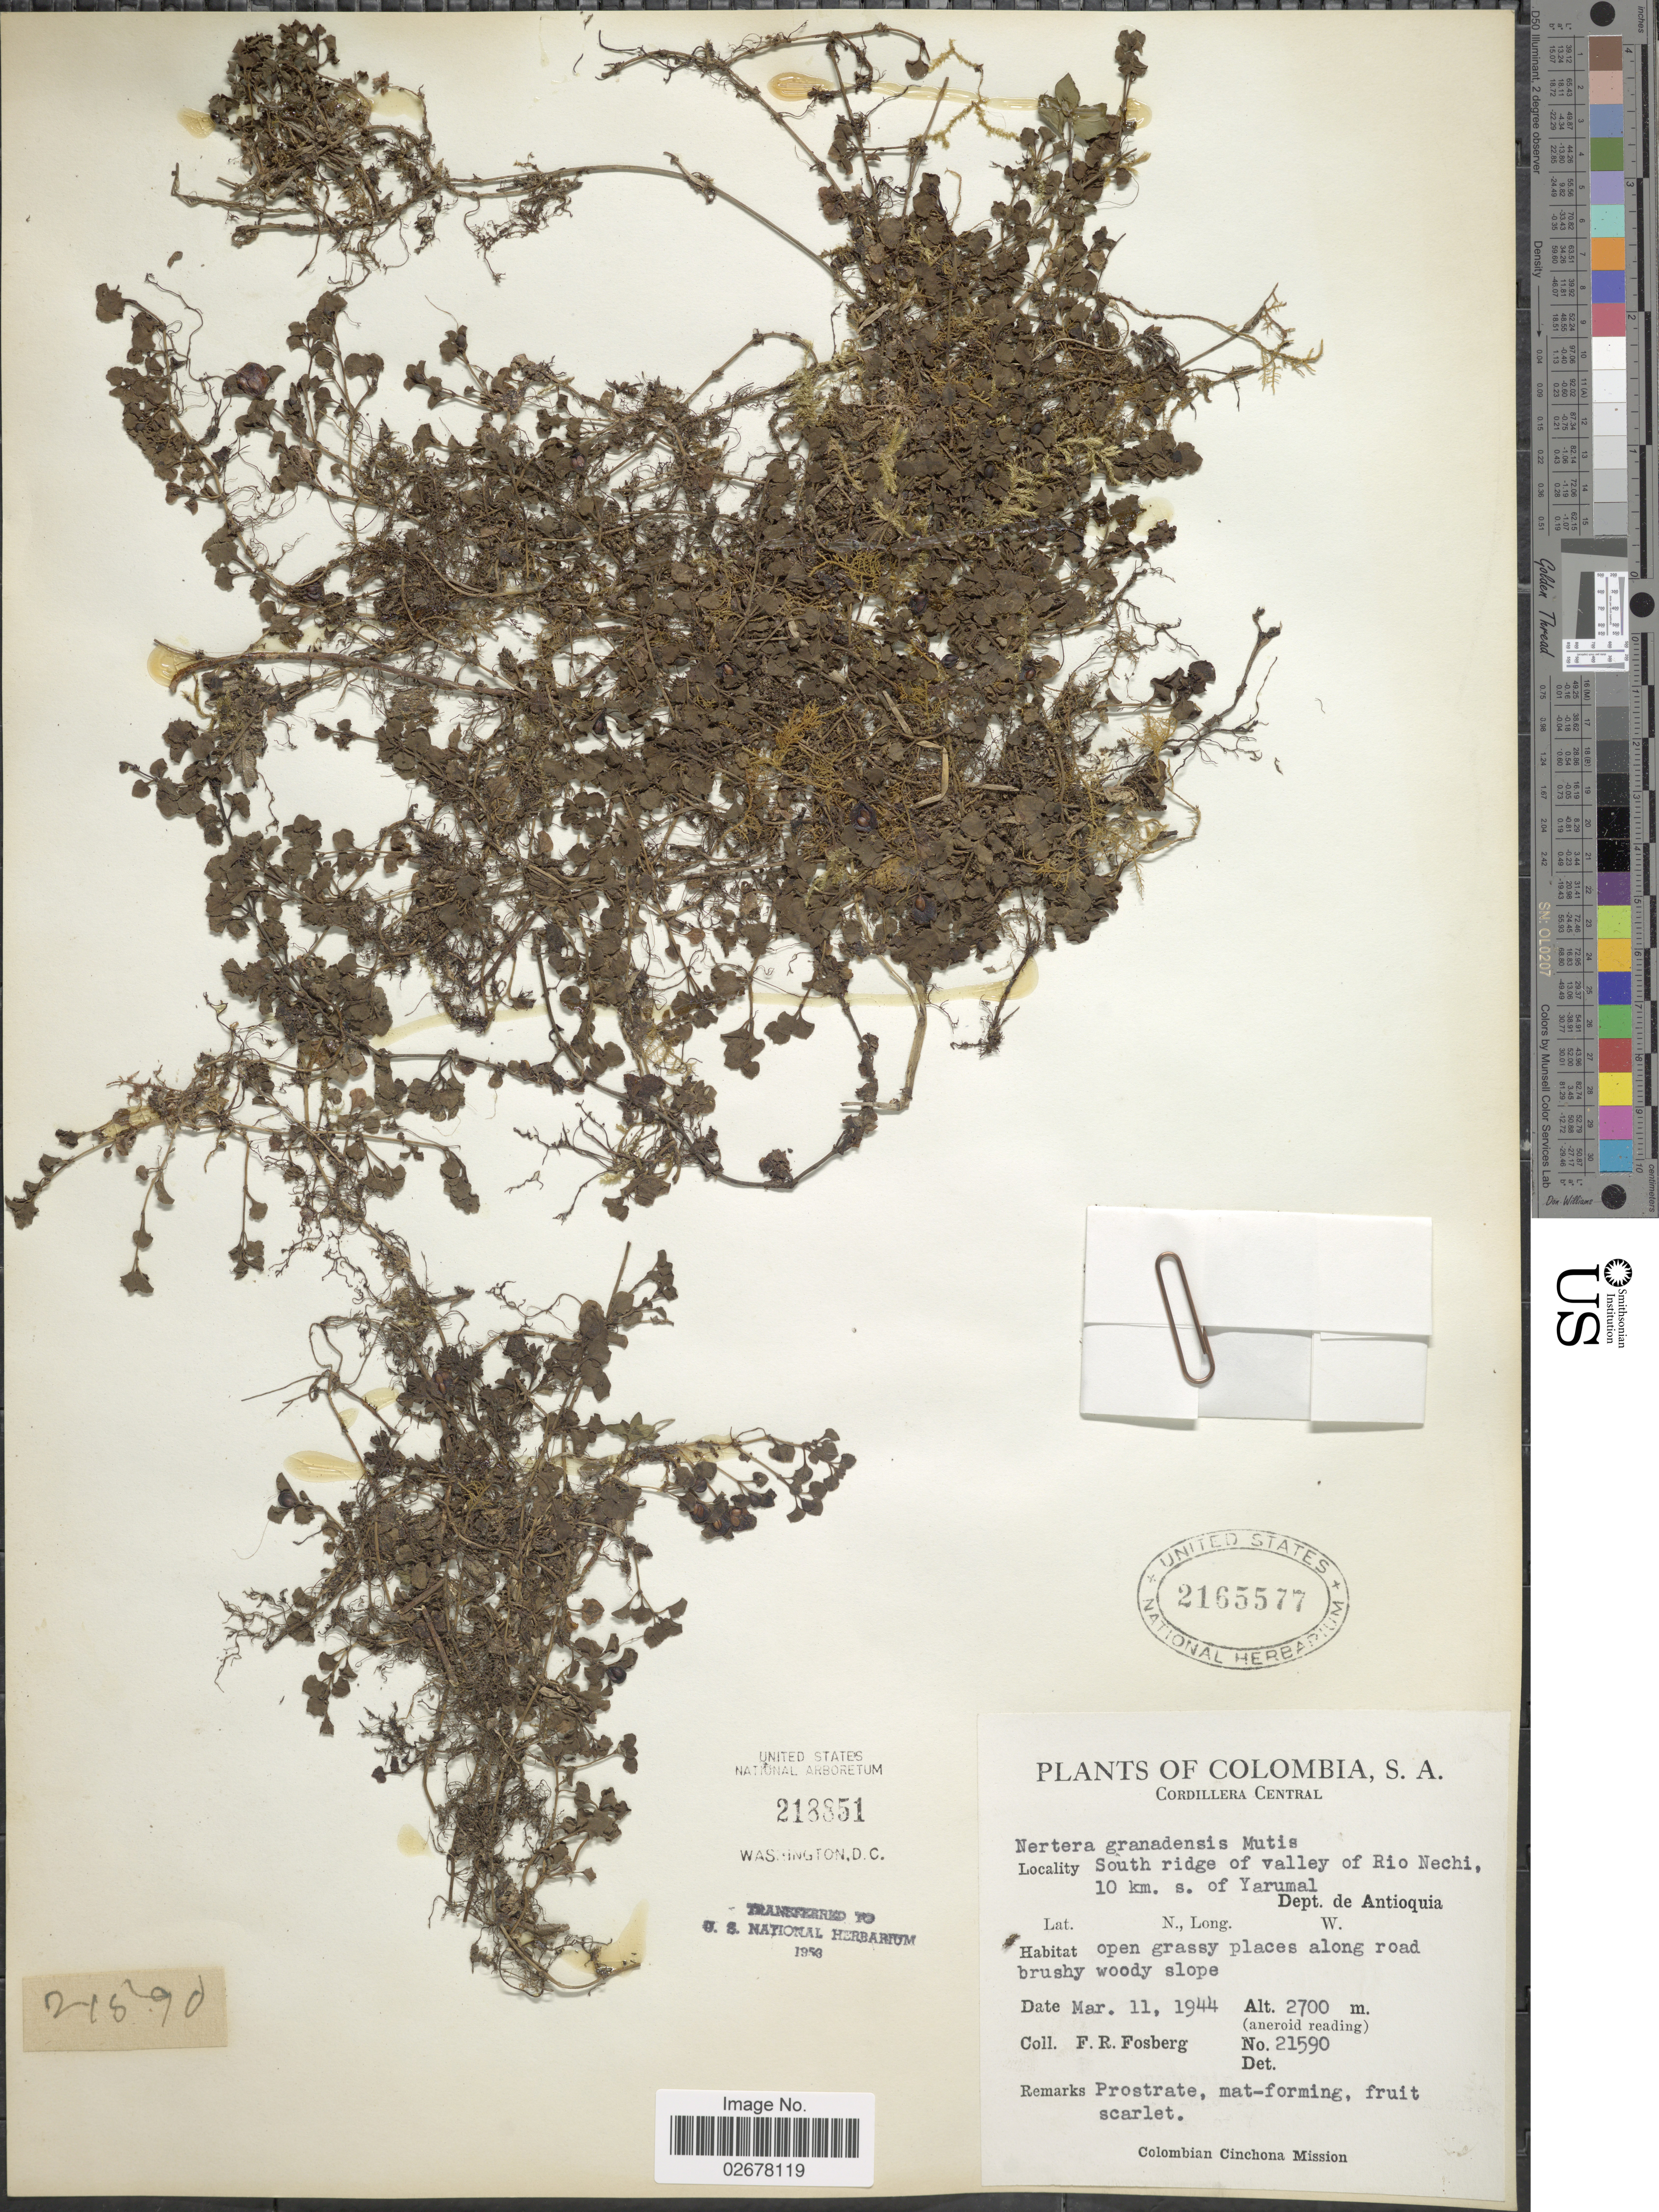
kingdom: Plantae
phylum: Tracheophyta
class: Magnoliopsida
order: Gentianales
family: Rubiaceae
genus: Nertera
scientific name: Nertera depressa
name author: Banks & Sol. ex Gaertn.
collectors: F. R. Fosberg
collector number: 21590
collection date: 1944-03-11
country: Colombia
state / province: Antioquia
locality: Cordillera Central, South ridge of valley of Rio Nechi, 10 km s. of Yarumal, Dept. de Antioquia, open grassy places along road brushy woody slope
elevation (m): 2700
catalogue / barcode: US 2165577